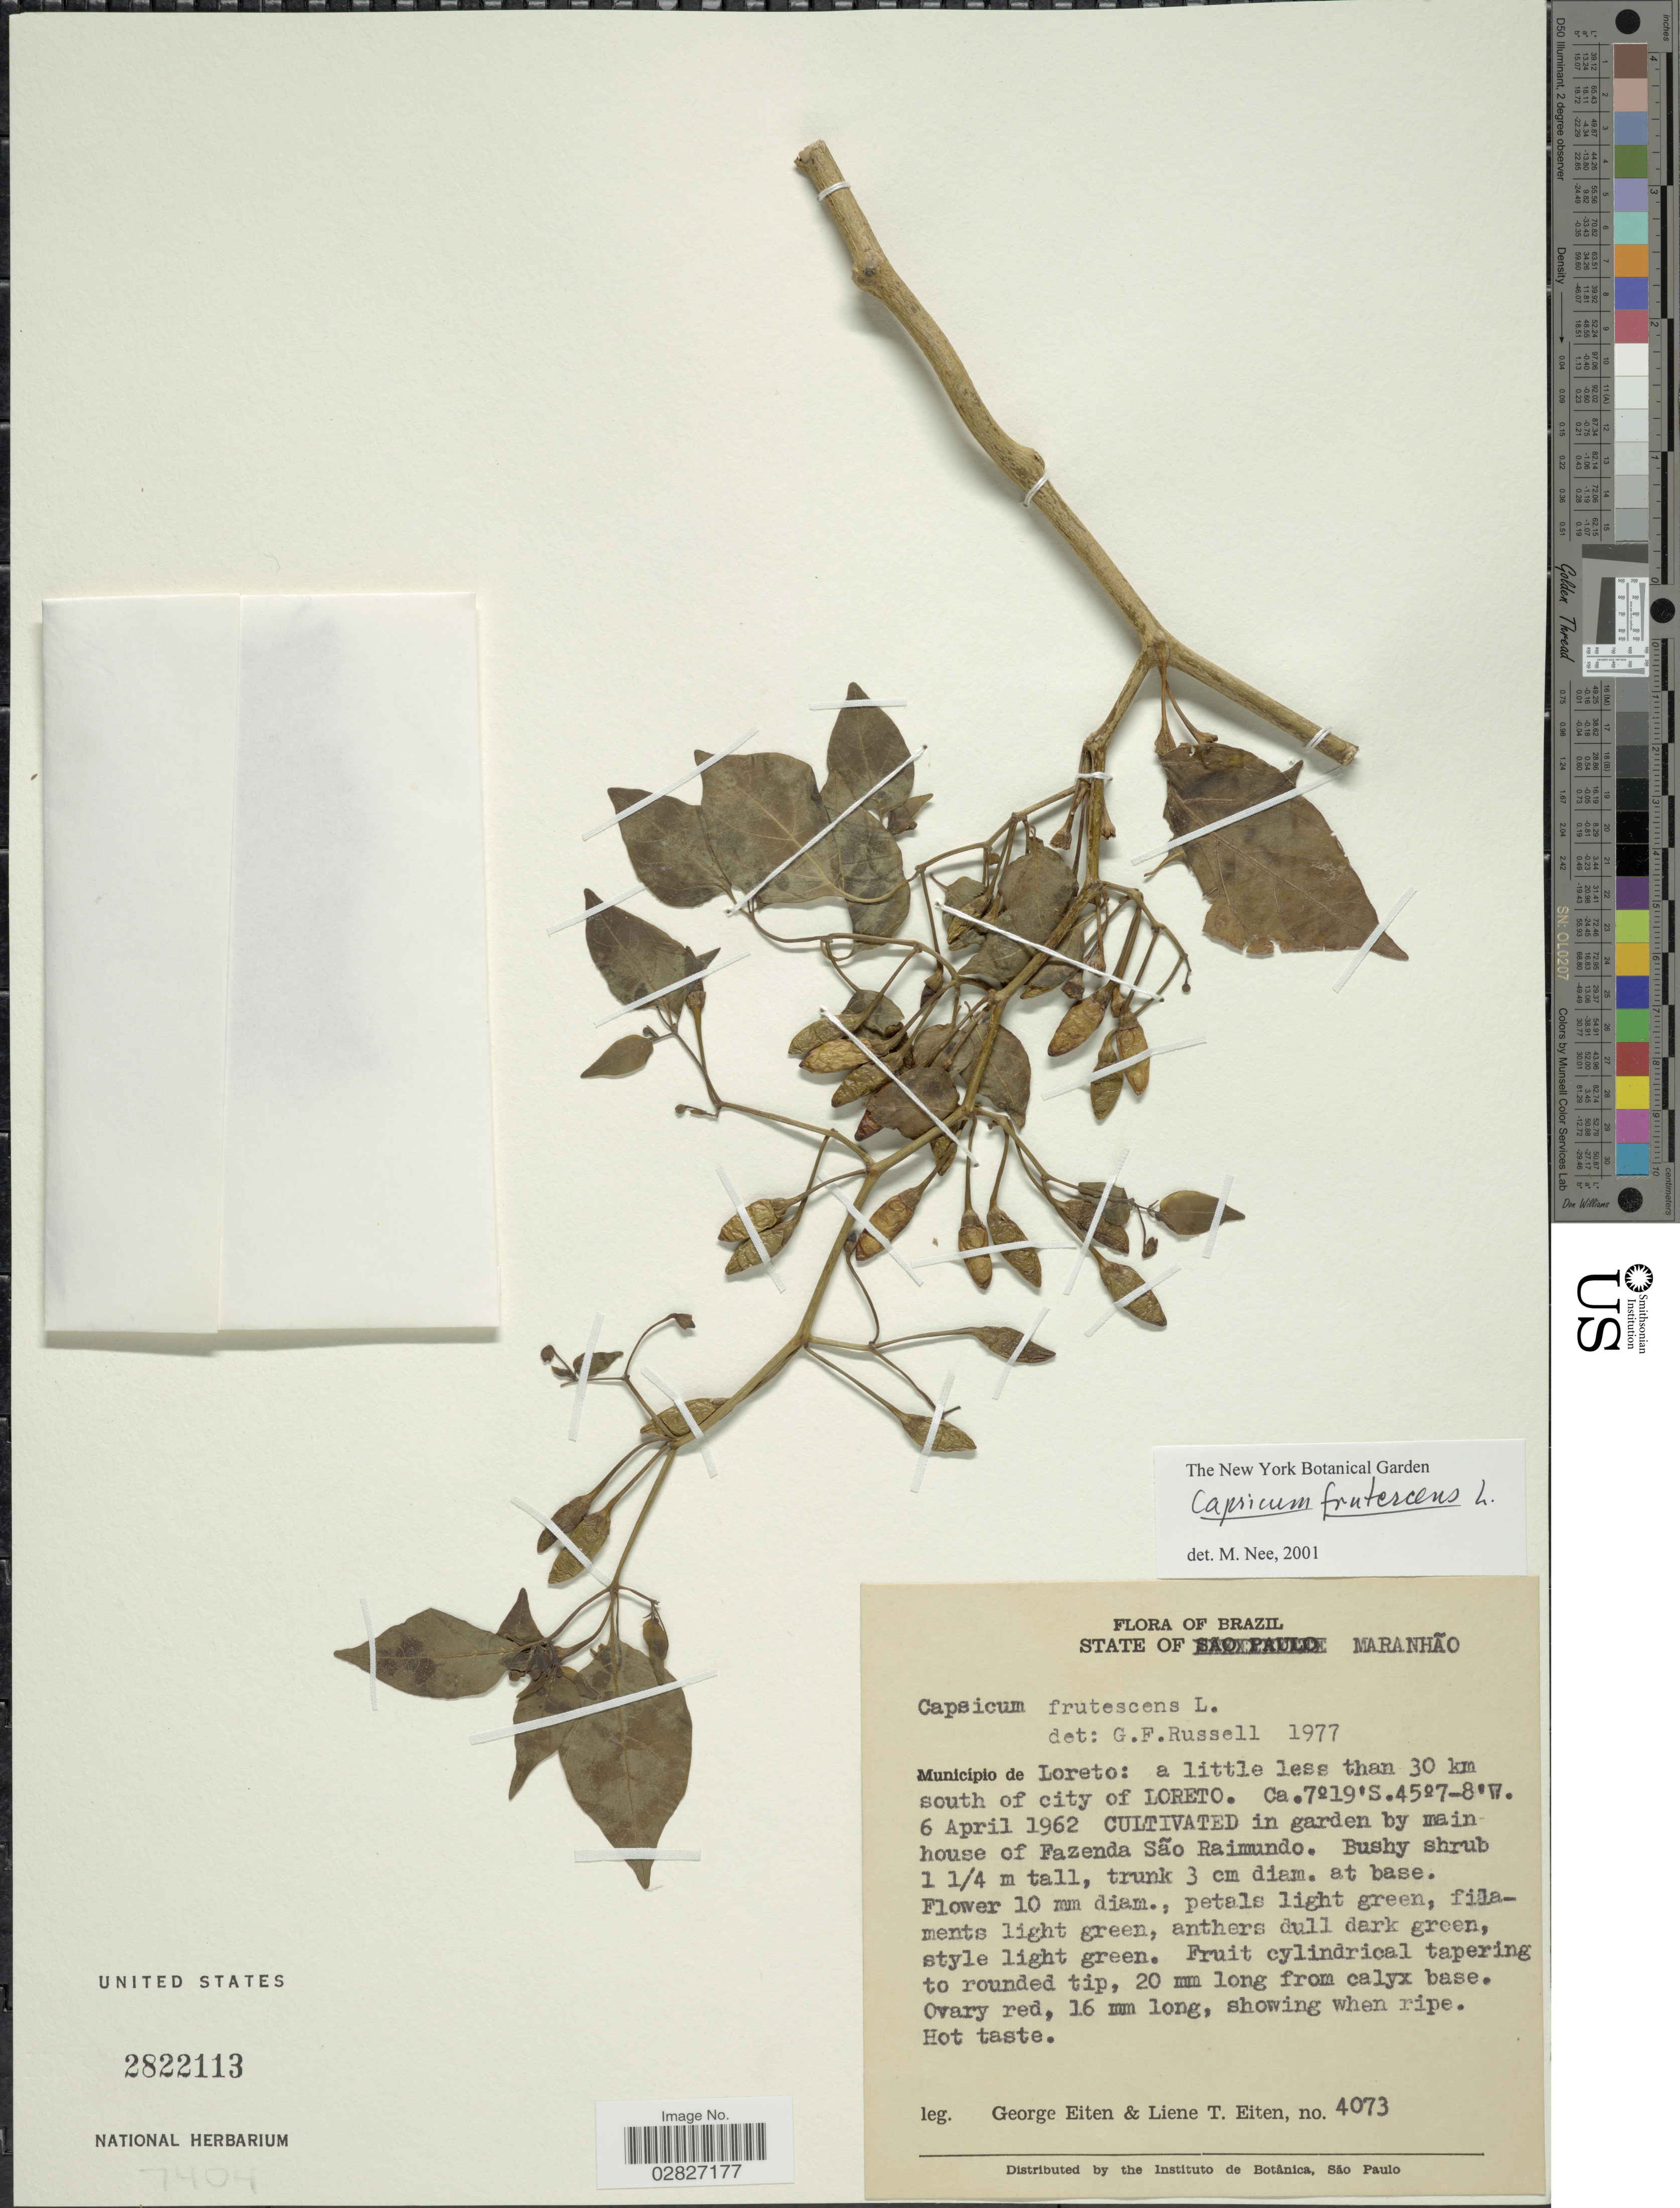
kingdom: Plantae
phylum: Tracheophyta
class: Magnoliopsida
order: Solanales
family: Solanaceae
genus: Capsicum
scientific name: Capsicum frutescens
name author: L.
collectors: G. Eiten & L. T. Eiten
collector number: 4073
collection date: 1962-04-06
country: Peru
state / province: Loreto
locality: Municipio de Loreto, a little less than 30 km south of city of Loreto, Cultivated in garden by main house of Fazenda São Raimundo.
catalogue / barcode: US 2822113